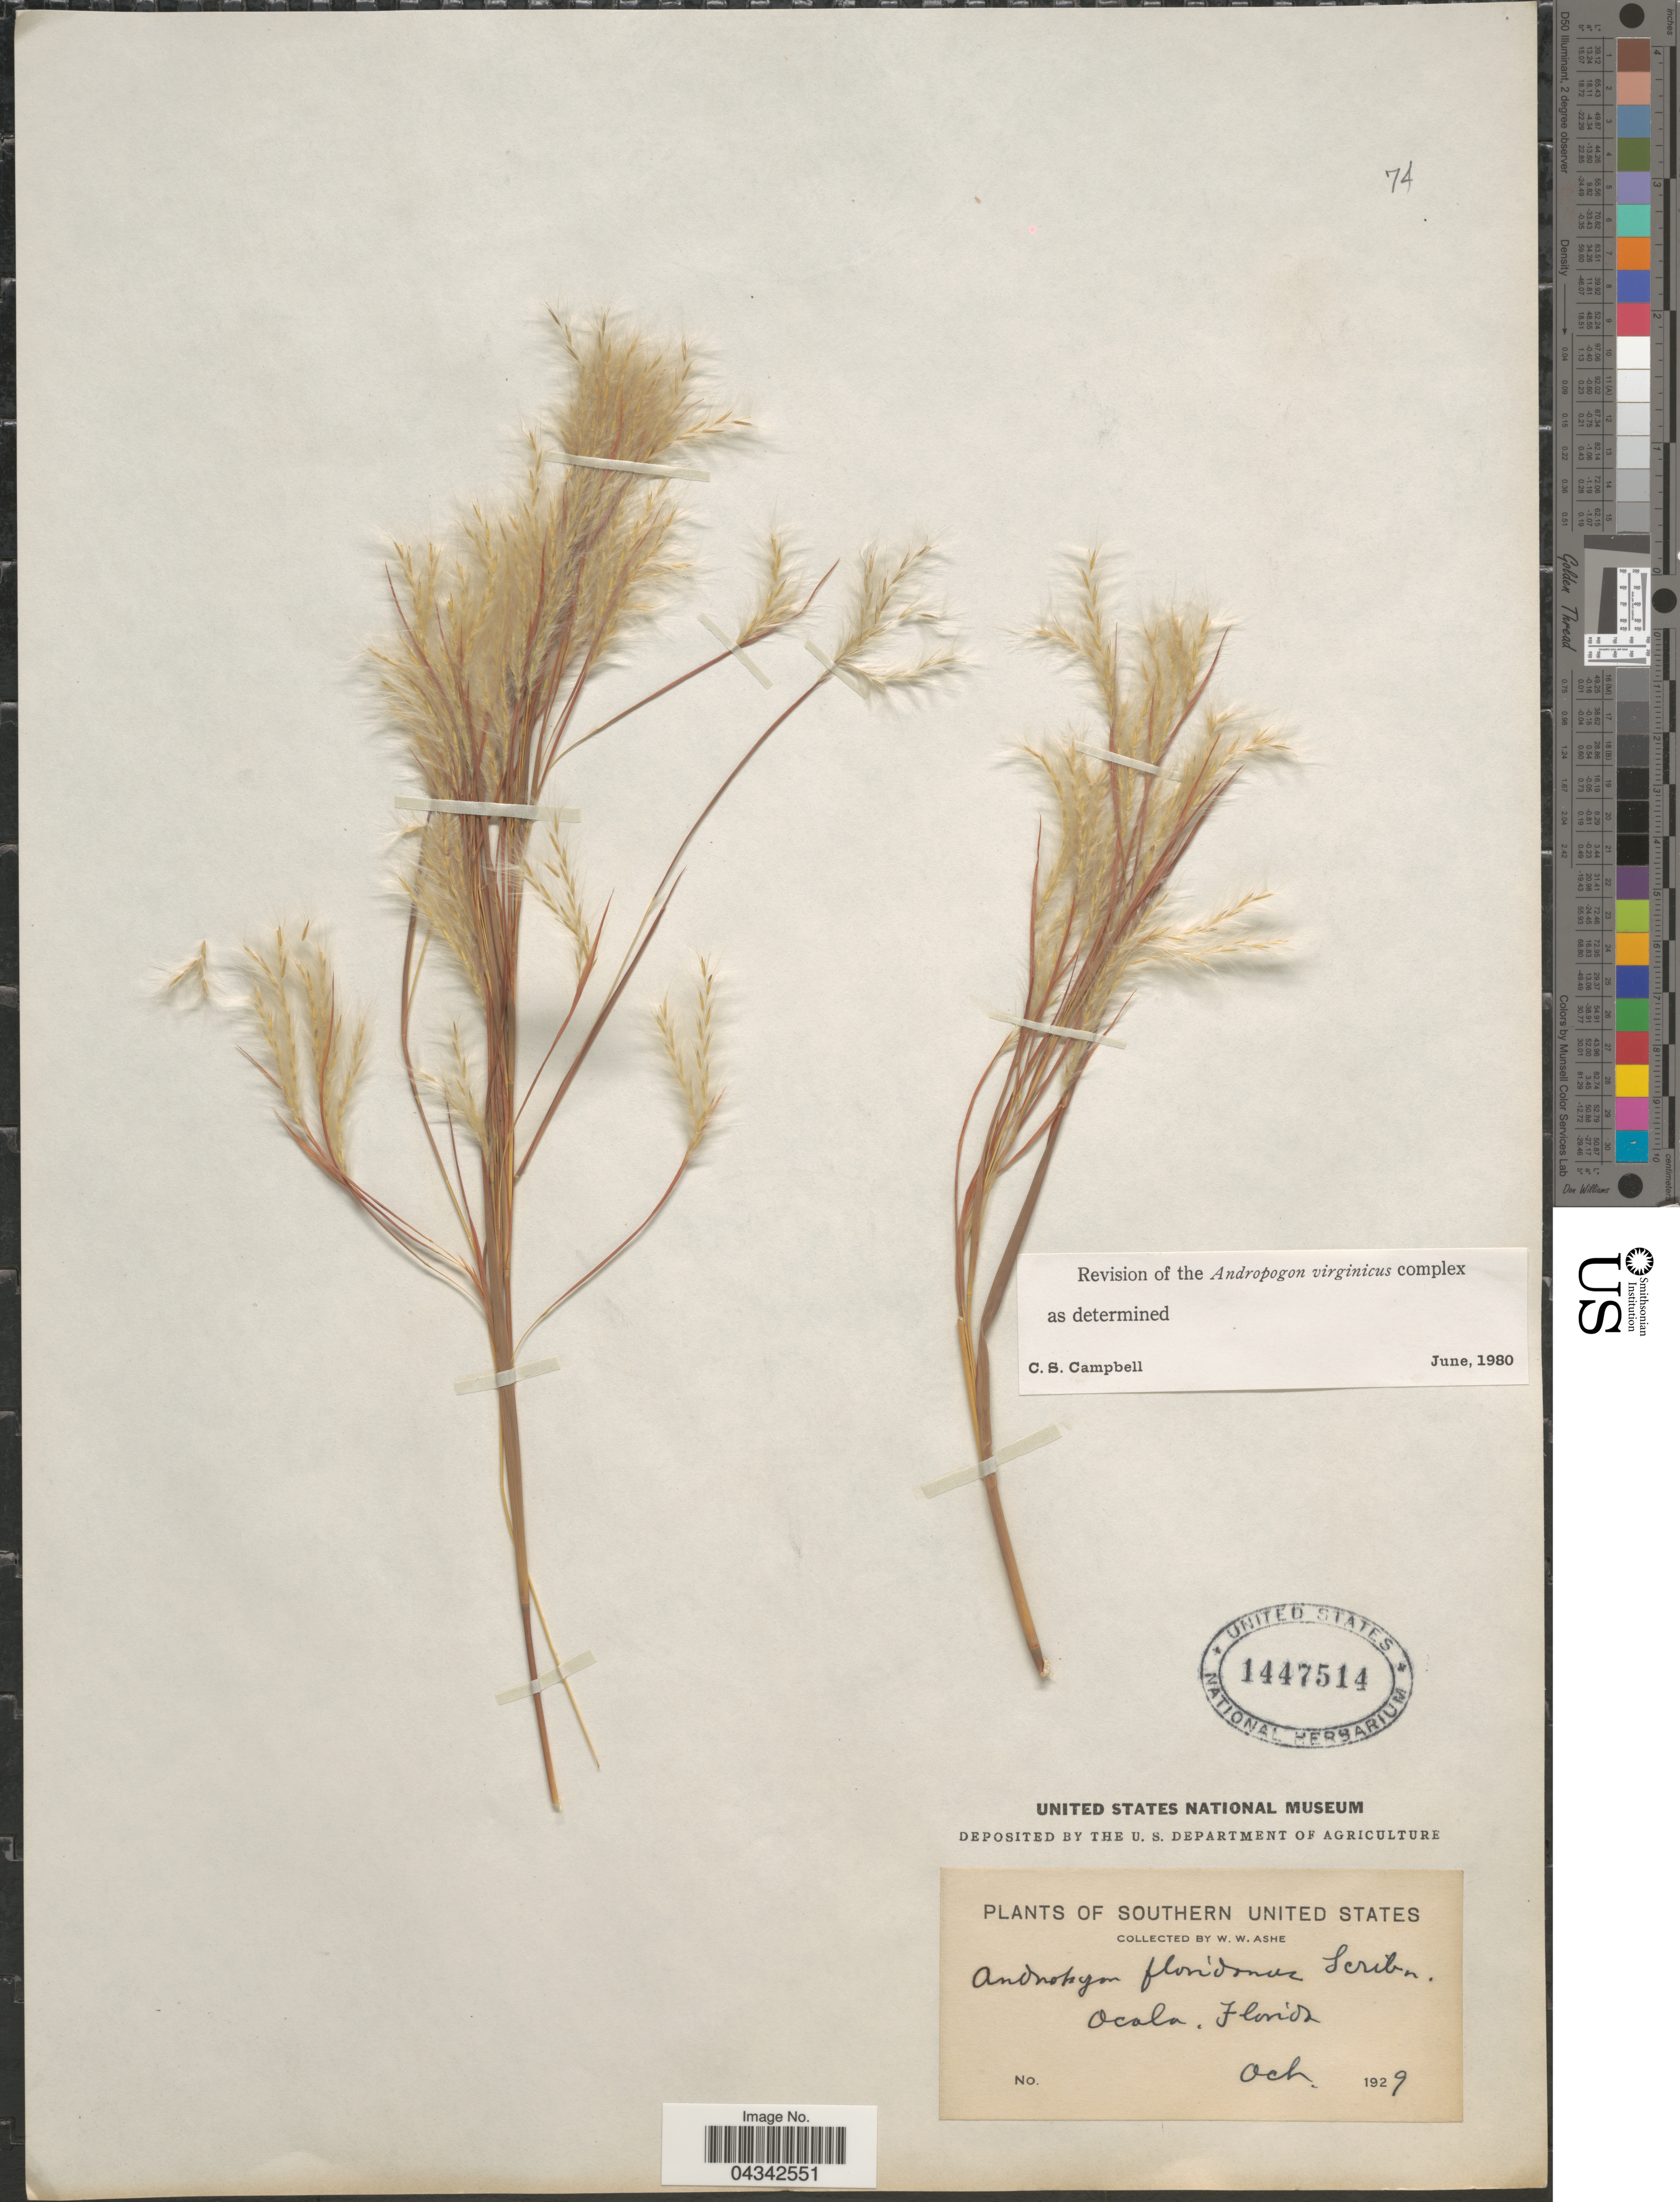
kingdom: Plantae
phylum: Tracheophyta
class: Liliopsida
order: Poales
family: Poaceae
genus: Andropogon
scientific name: Andropogon floridanus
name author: Scribn.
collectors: W. W. Ashe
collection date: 1929-10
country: United States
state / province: Florida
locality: Southern United States. Ocala.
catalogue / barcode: US 1447514